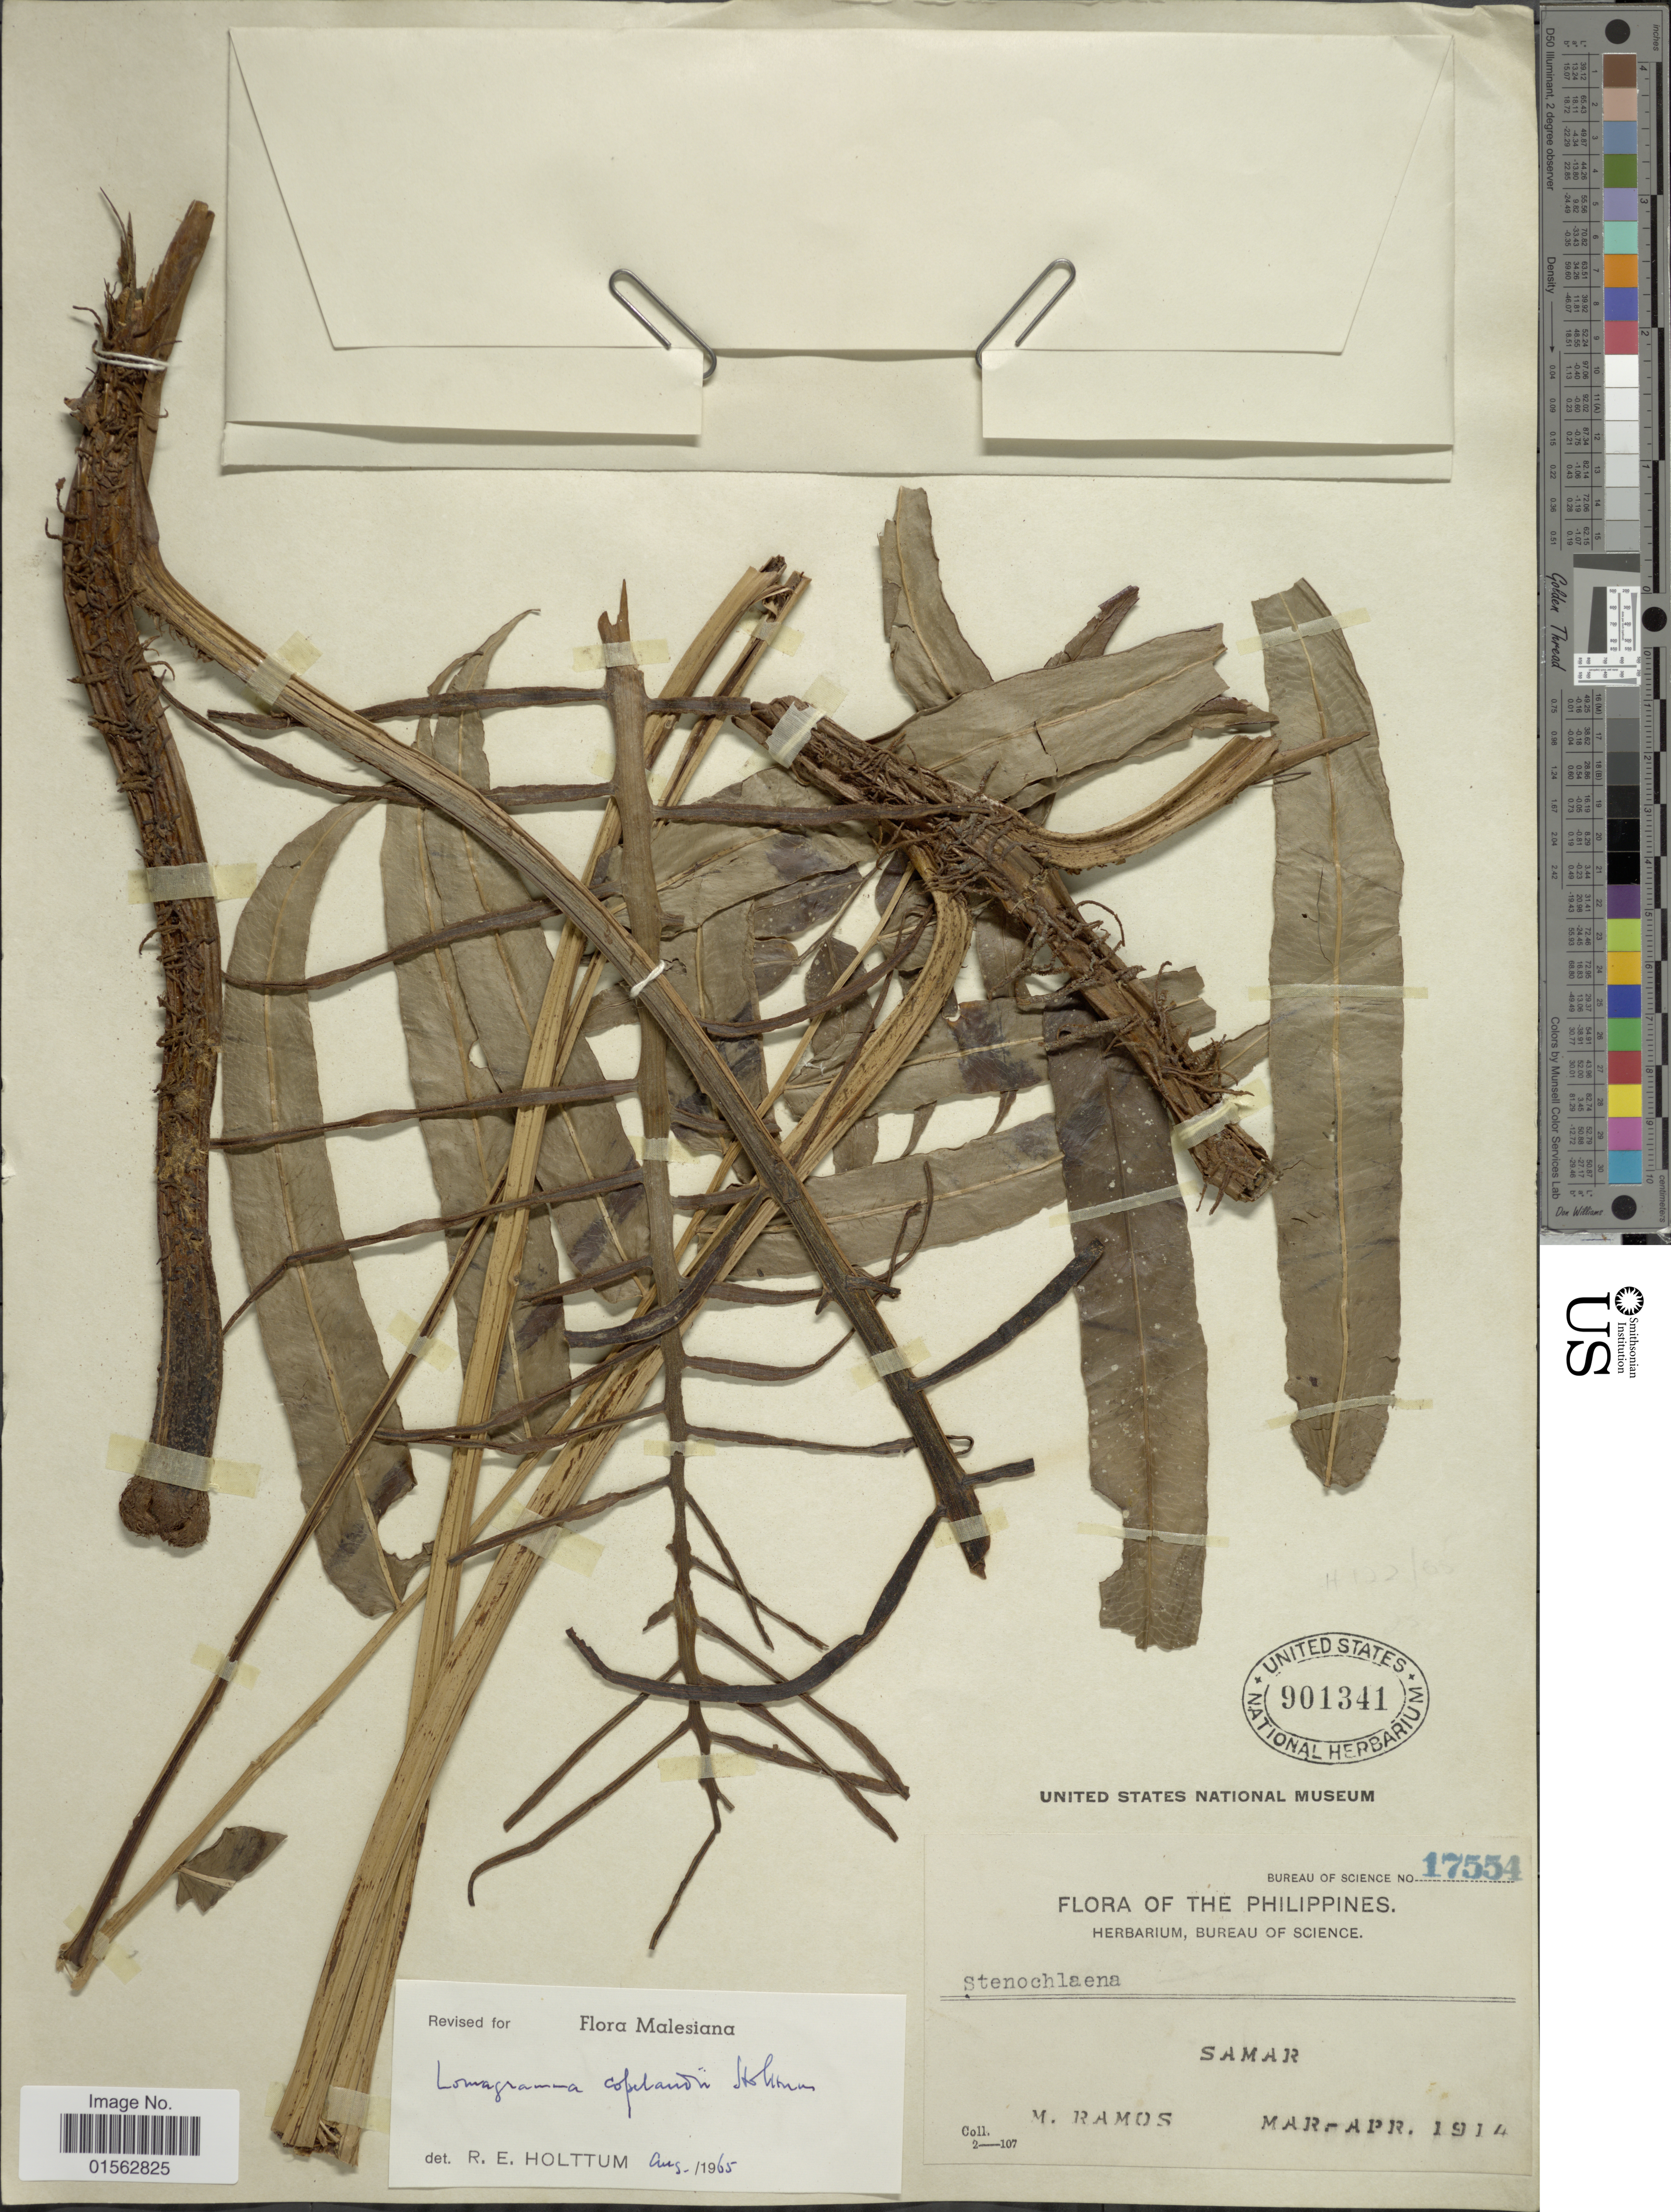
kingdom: Plantae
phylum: Tracheophyta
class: Polypodiopsida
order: Polypodiales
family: Dryopteridaceae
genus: Lomagramma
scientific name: Lomagramma copelandii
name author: Holttum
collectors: M. Ramos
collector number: Bureau of Science 17554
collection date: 1914-03/1914-04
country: Philippines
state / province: Eastern Visayas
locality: Philippines, Samar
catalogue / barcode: US 901341